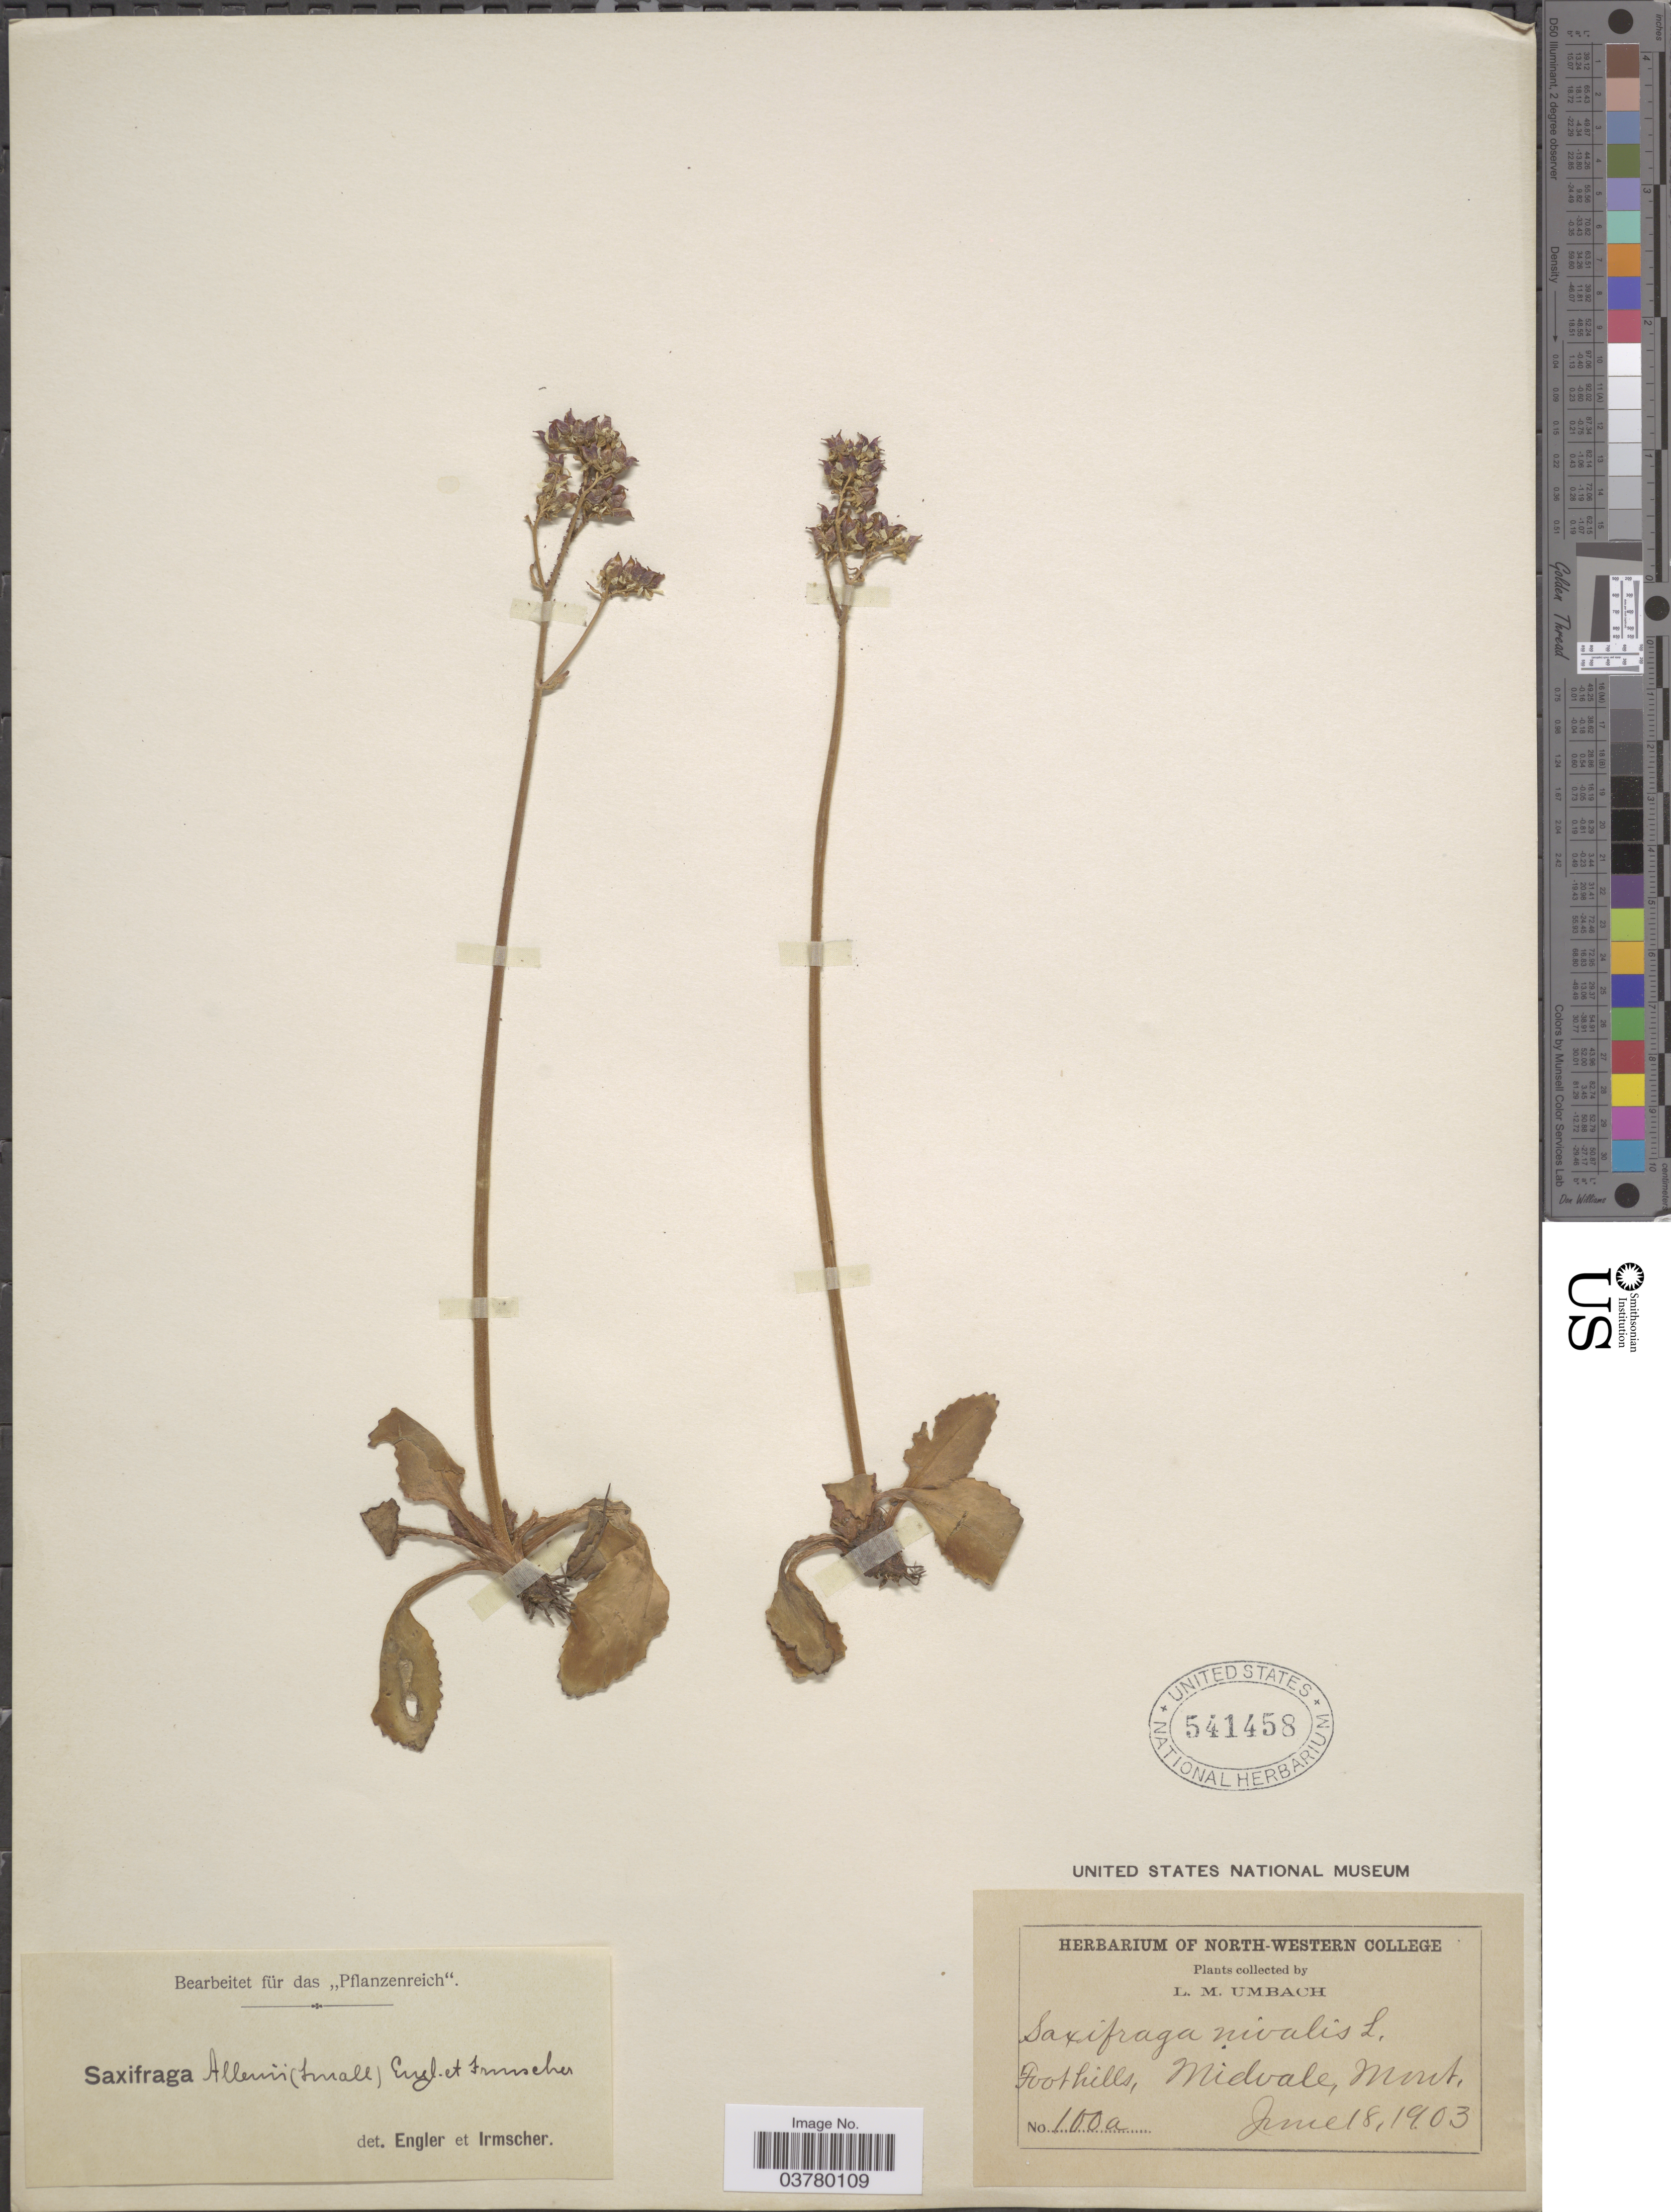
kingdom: Plantae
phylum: Tracheophyta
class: Magnoliopsida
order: Saxifragales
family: Saxifragaceae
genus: Micranthes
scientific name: Micranthes occidentalis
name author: (S. Watson) Small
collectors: L. M. Umbach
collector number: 100a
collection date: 1903-06-18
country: United States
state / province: Montana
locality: Foothills, Midvale.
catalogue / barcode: US 541458